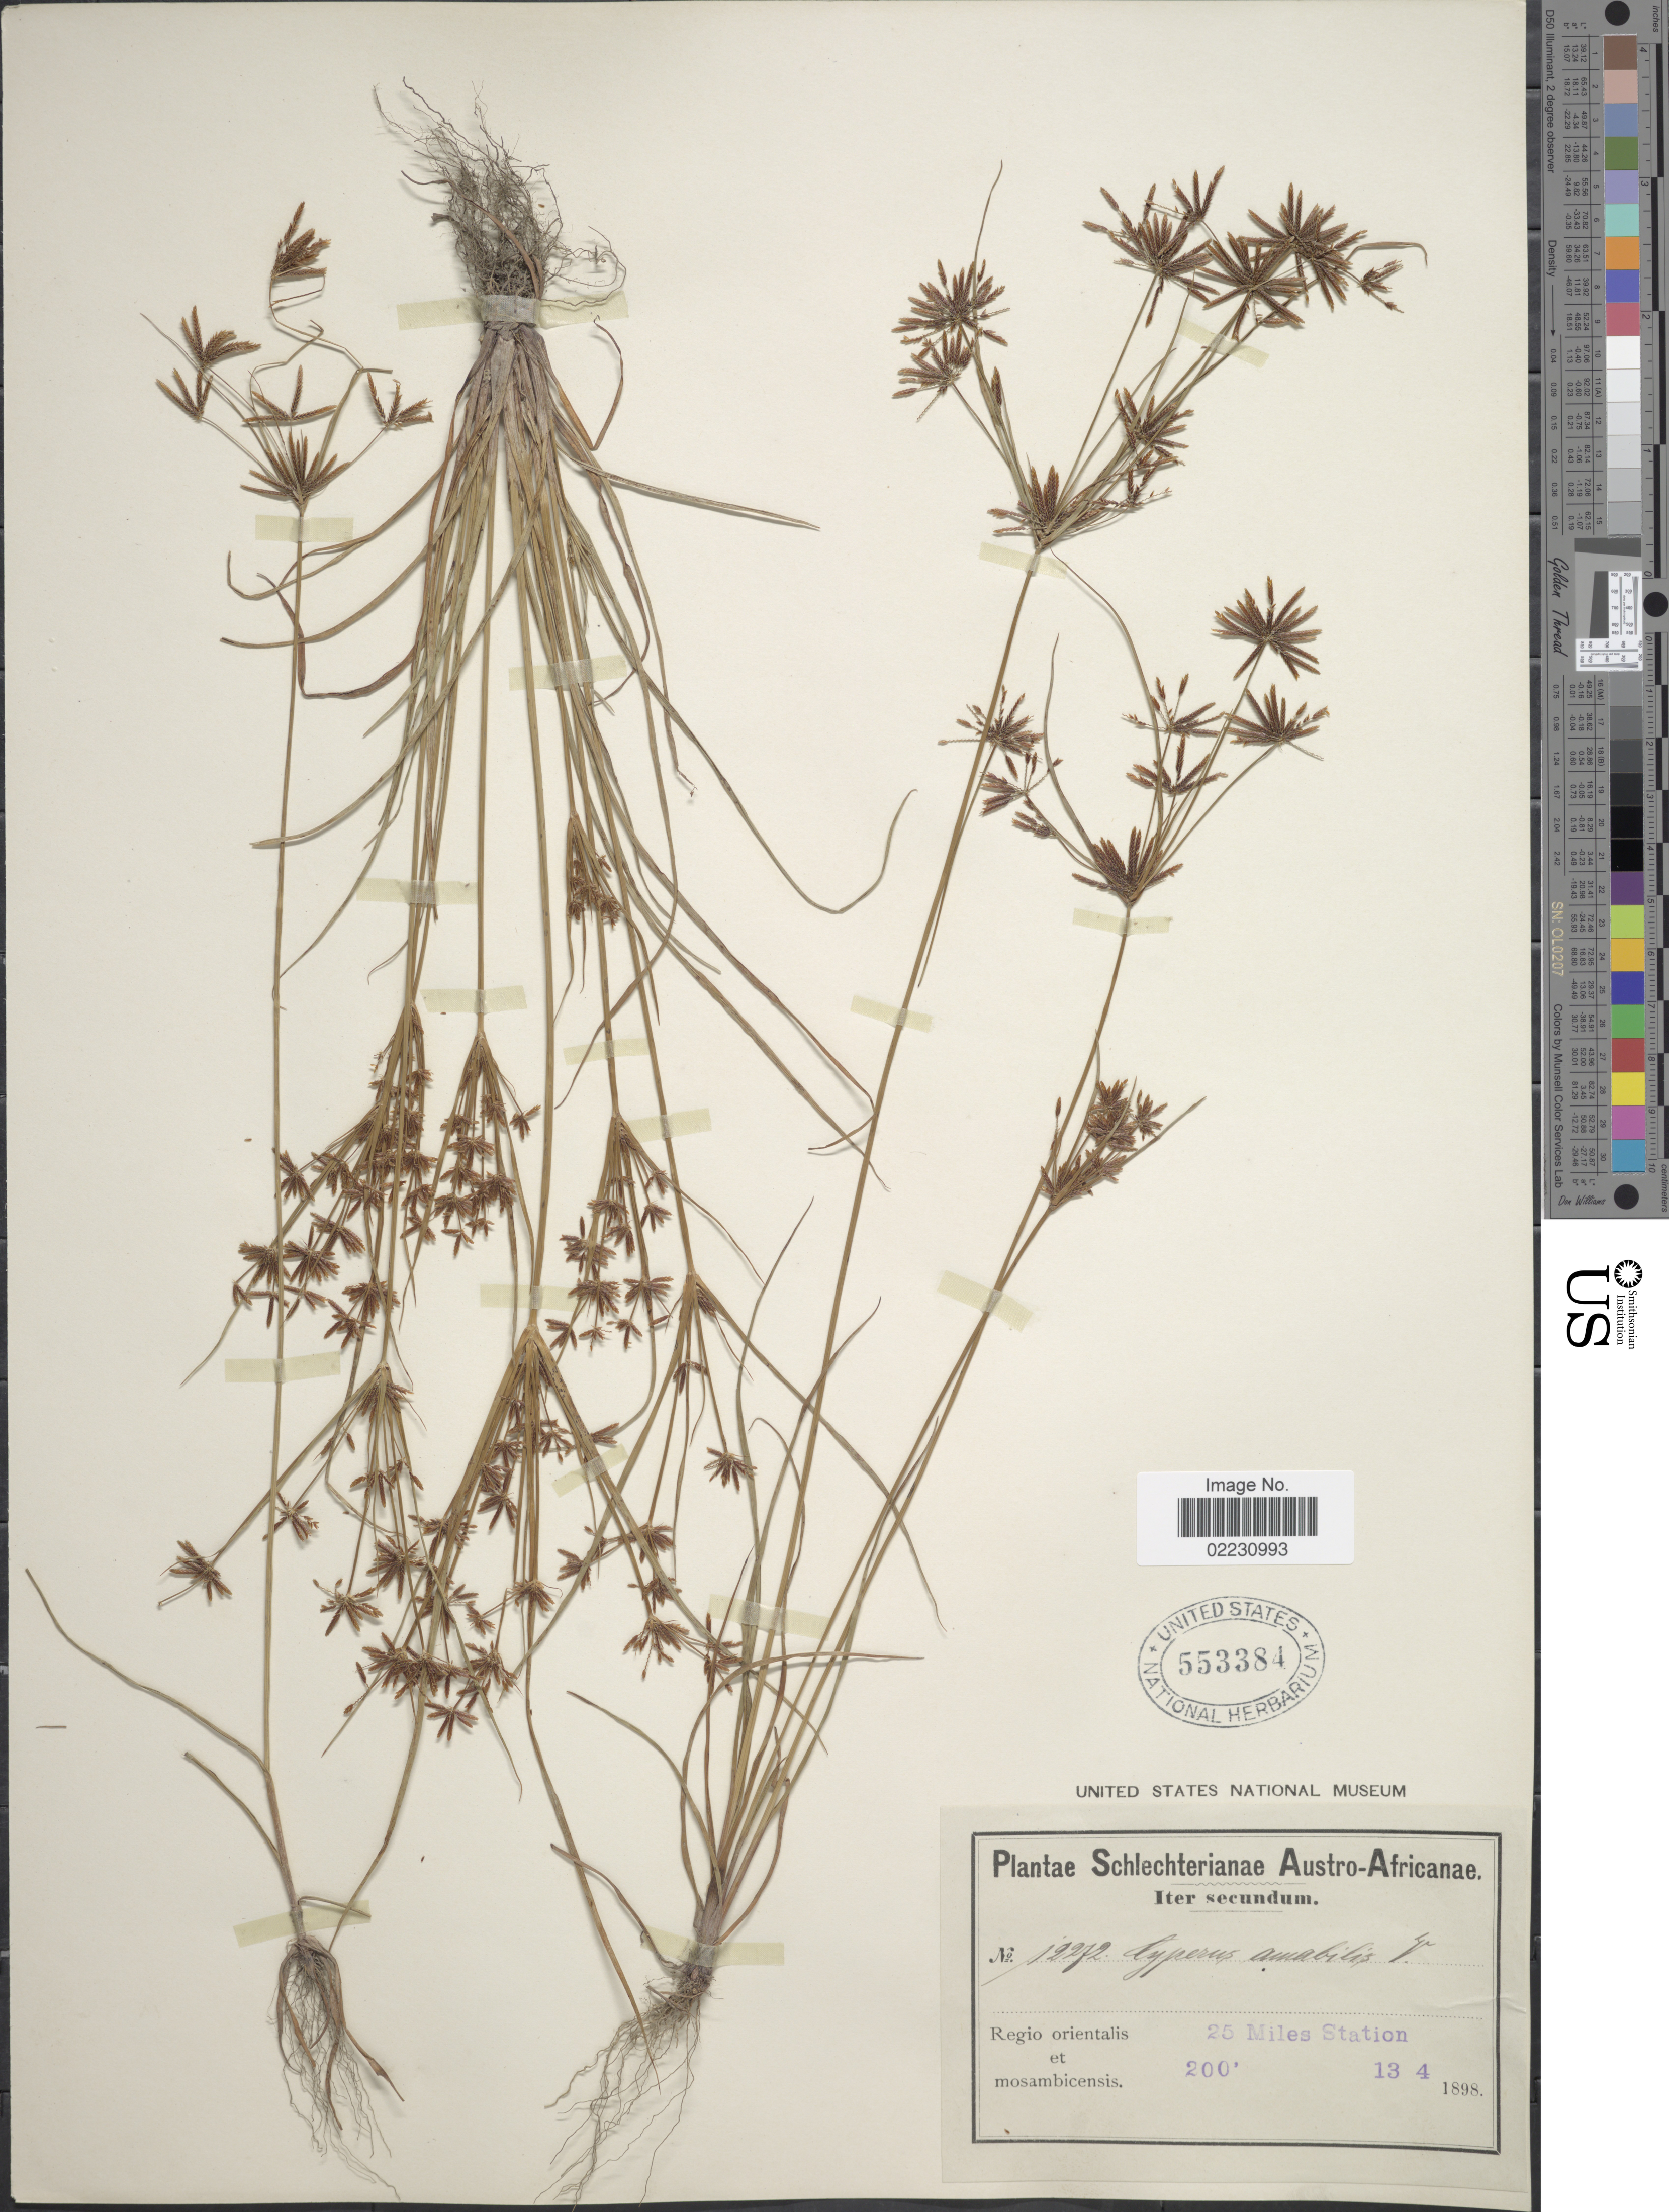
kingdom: Plantae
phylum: Tracheophyta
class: Liliopsida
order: Poales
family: Cyperaceae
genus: Cyperus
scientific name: Cyperus amabilis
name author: Vahl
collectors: Schlechter, --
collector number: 12272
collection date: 1898-04-13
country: Mozambique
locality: Regio orientalis et mosambicensis, 25 Miles Station. Austro-Africanae.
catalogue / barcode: US 553384